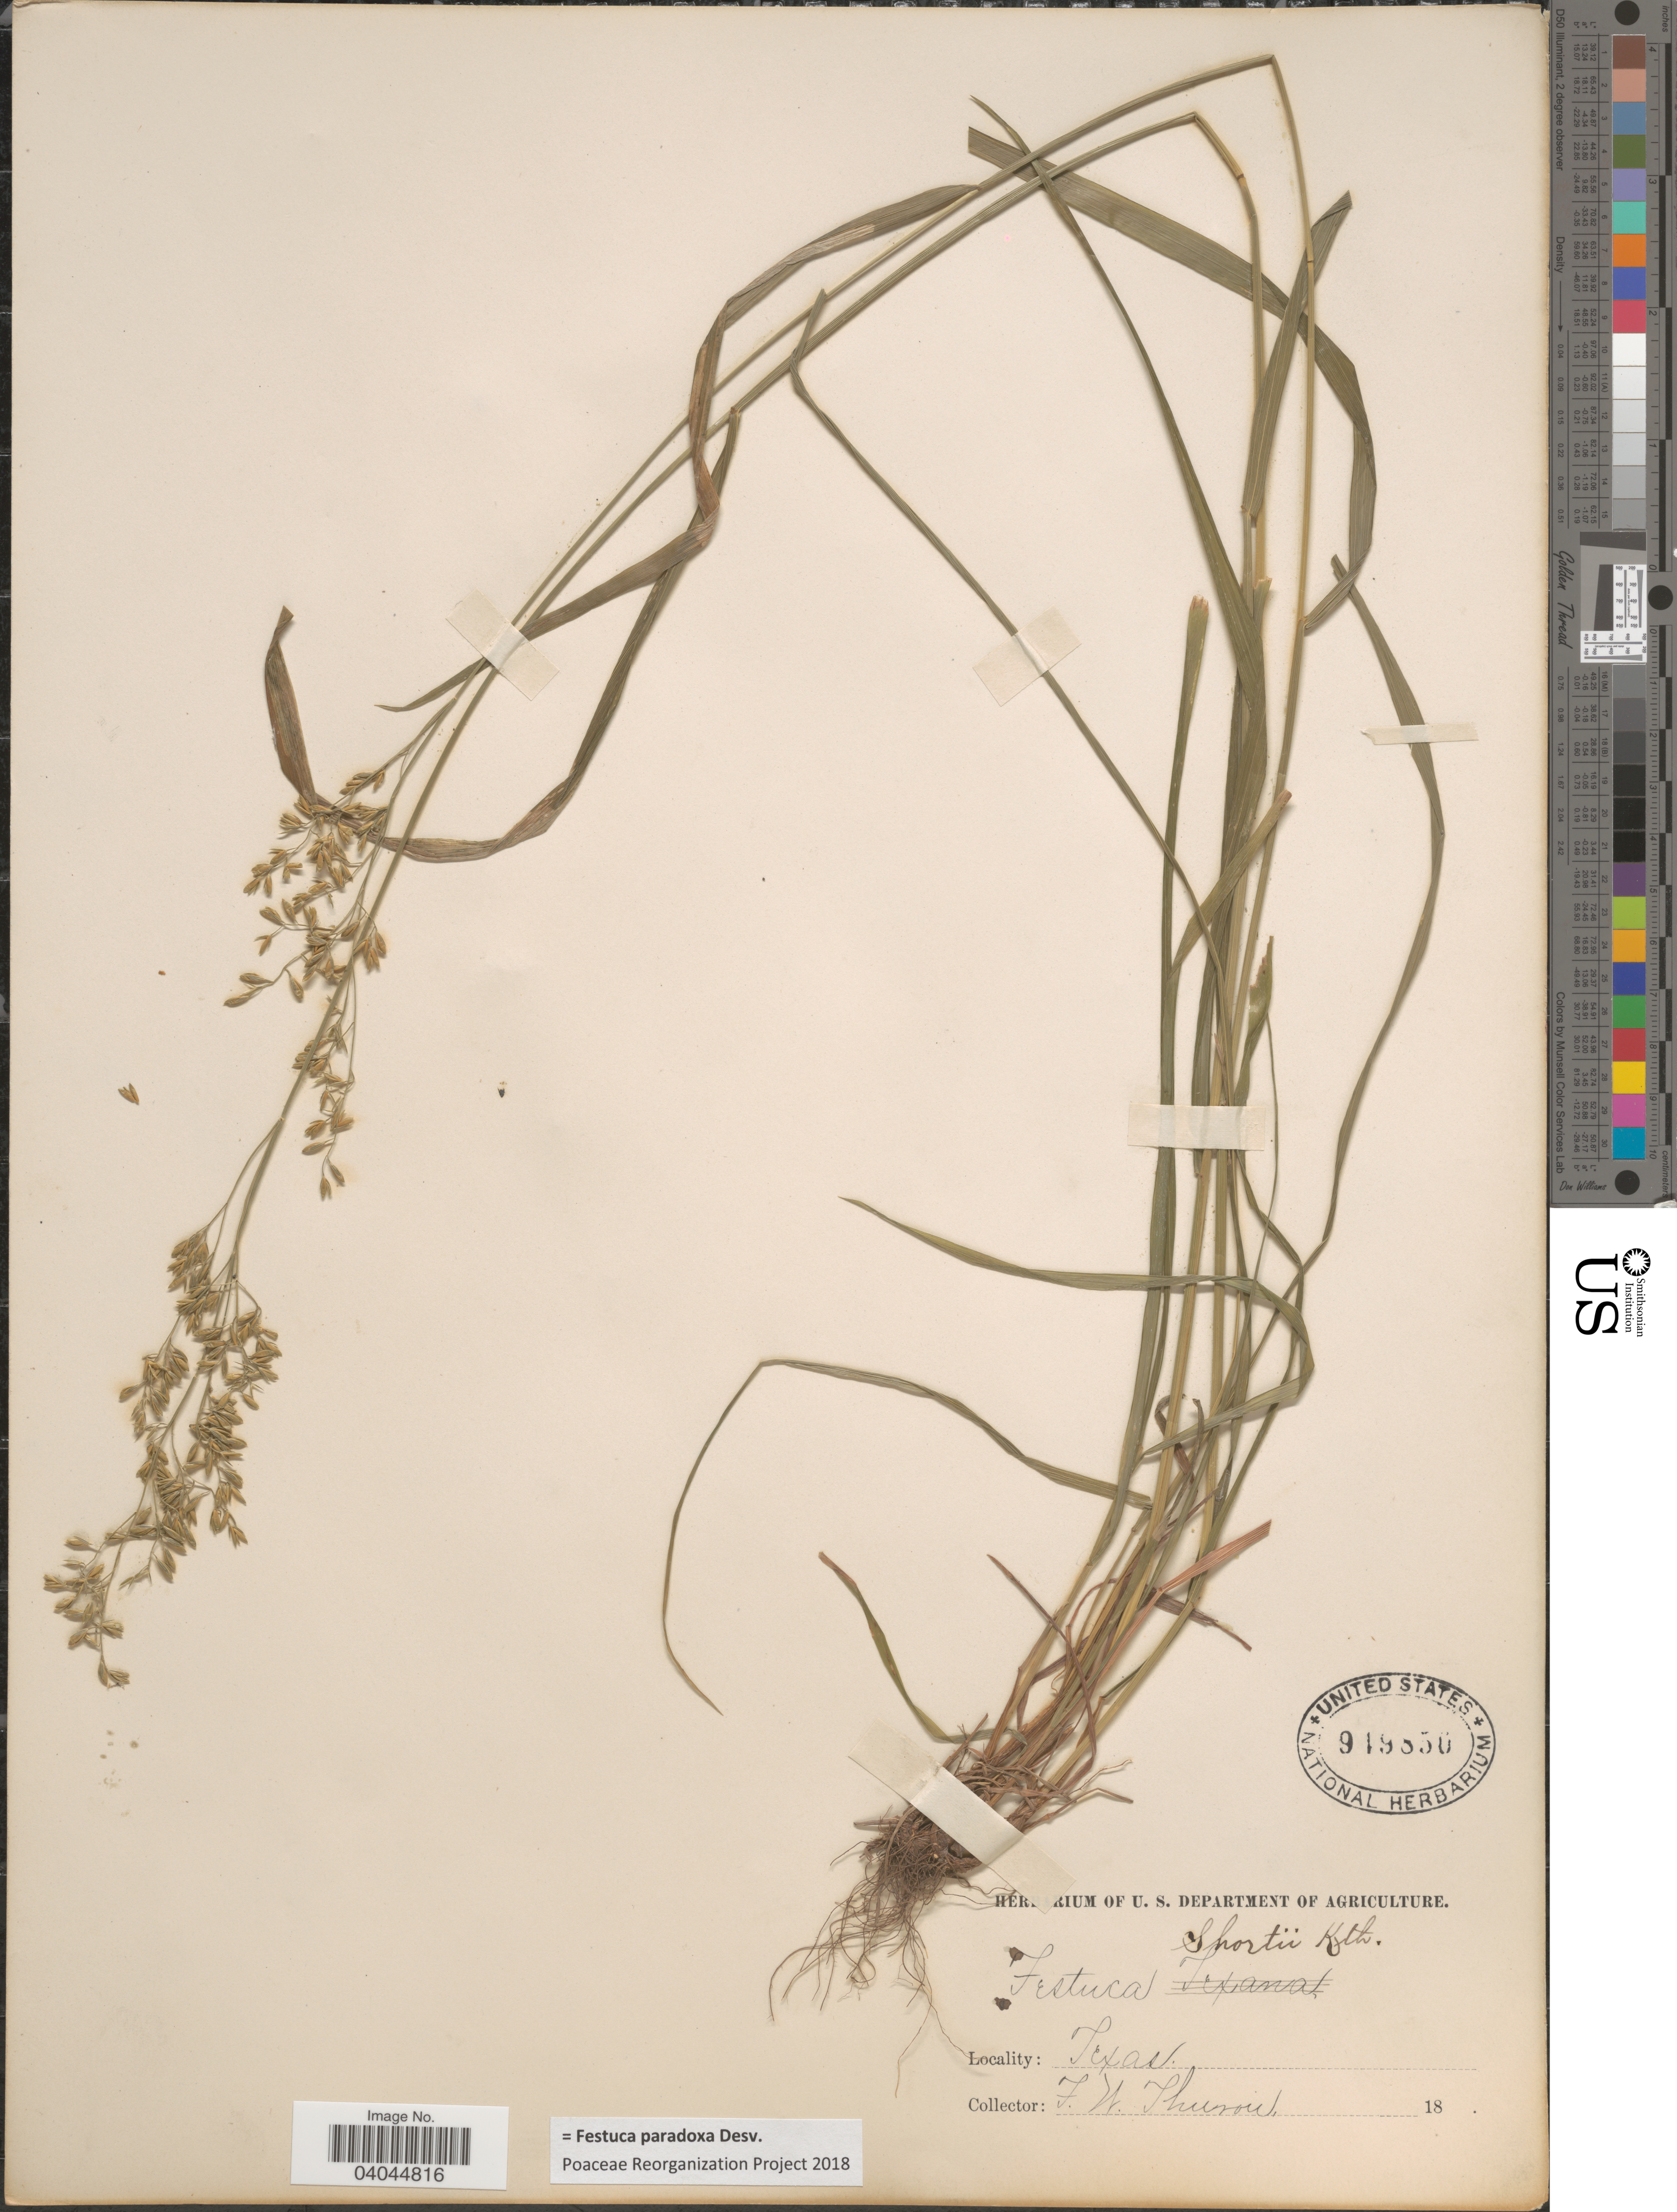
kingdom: Plantae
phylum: Tracheophyta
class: Liliopsida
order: Poales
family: Poaceae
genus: Festuca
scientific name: Festuca paradoxa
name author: Desv.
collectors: F. W. Thurow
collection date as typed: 18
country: United States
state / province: Texas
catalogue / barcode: US 949850